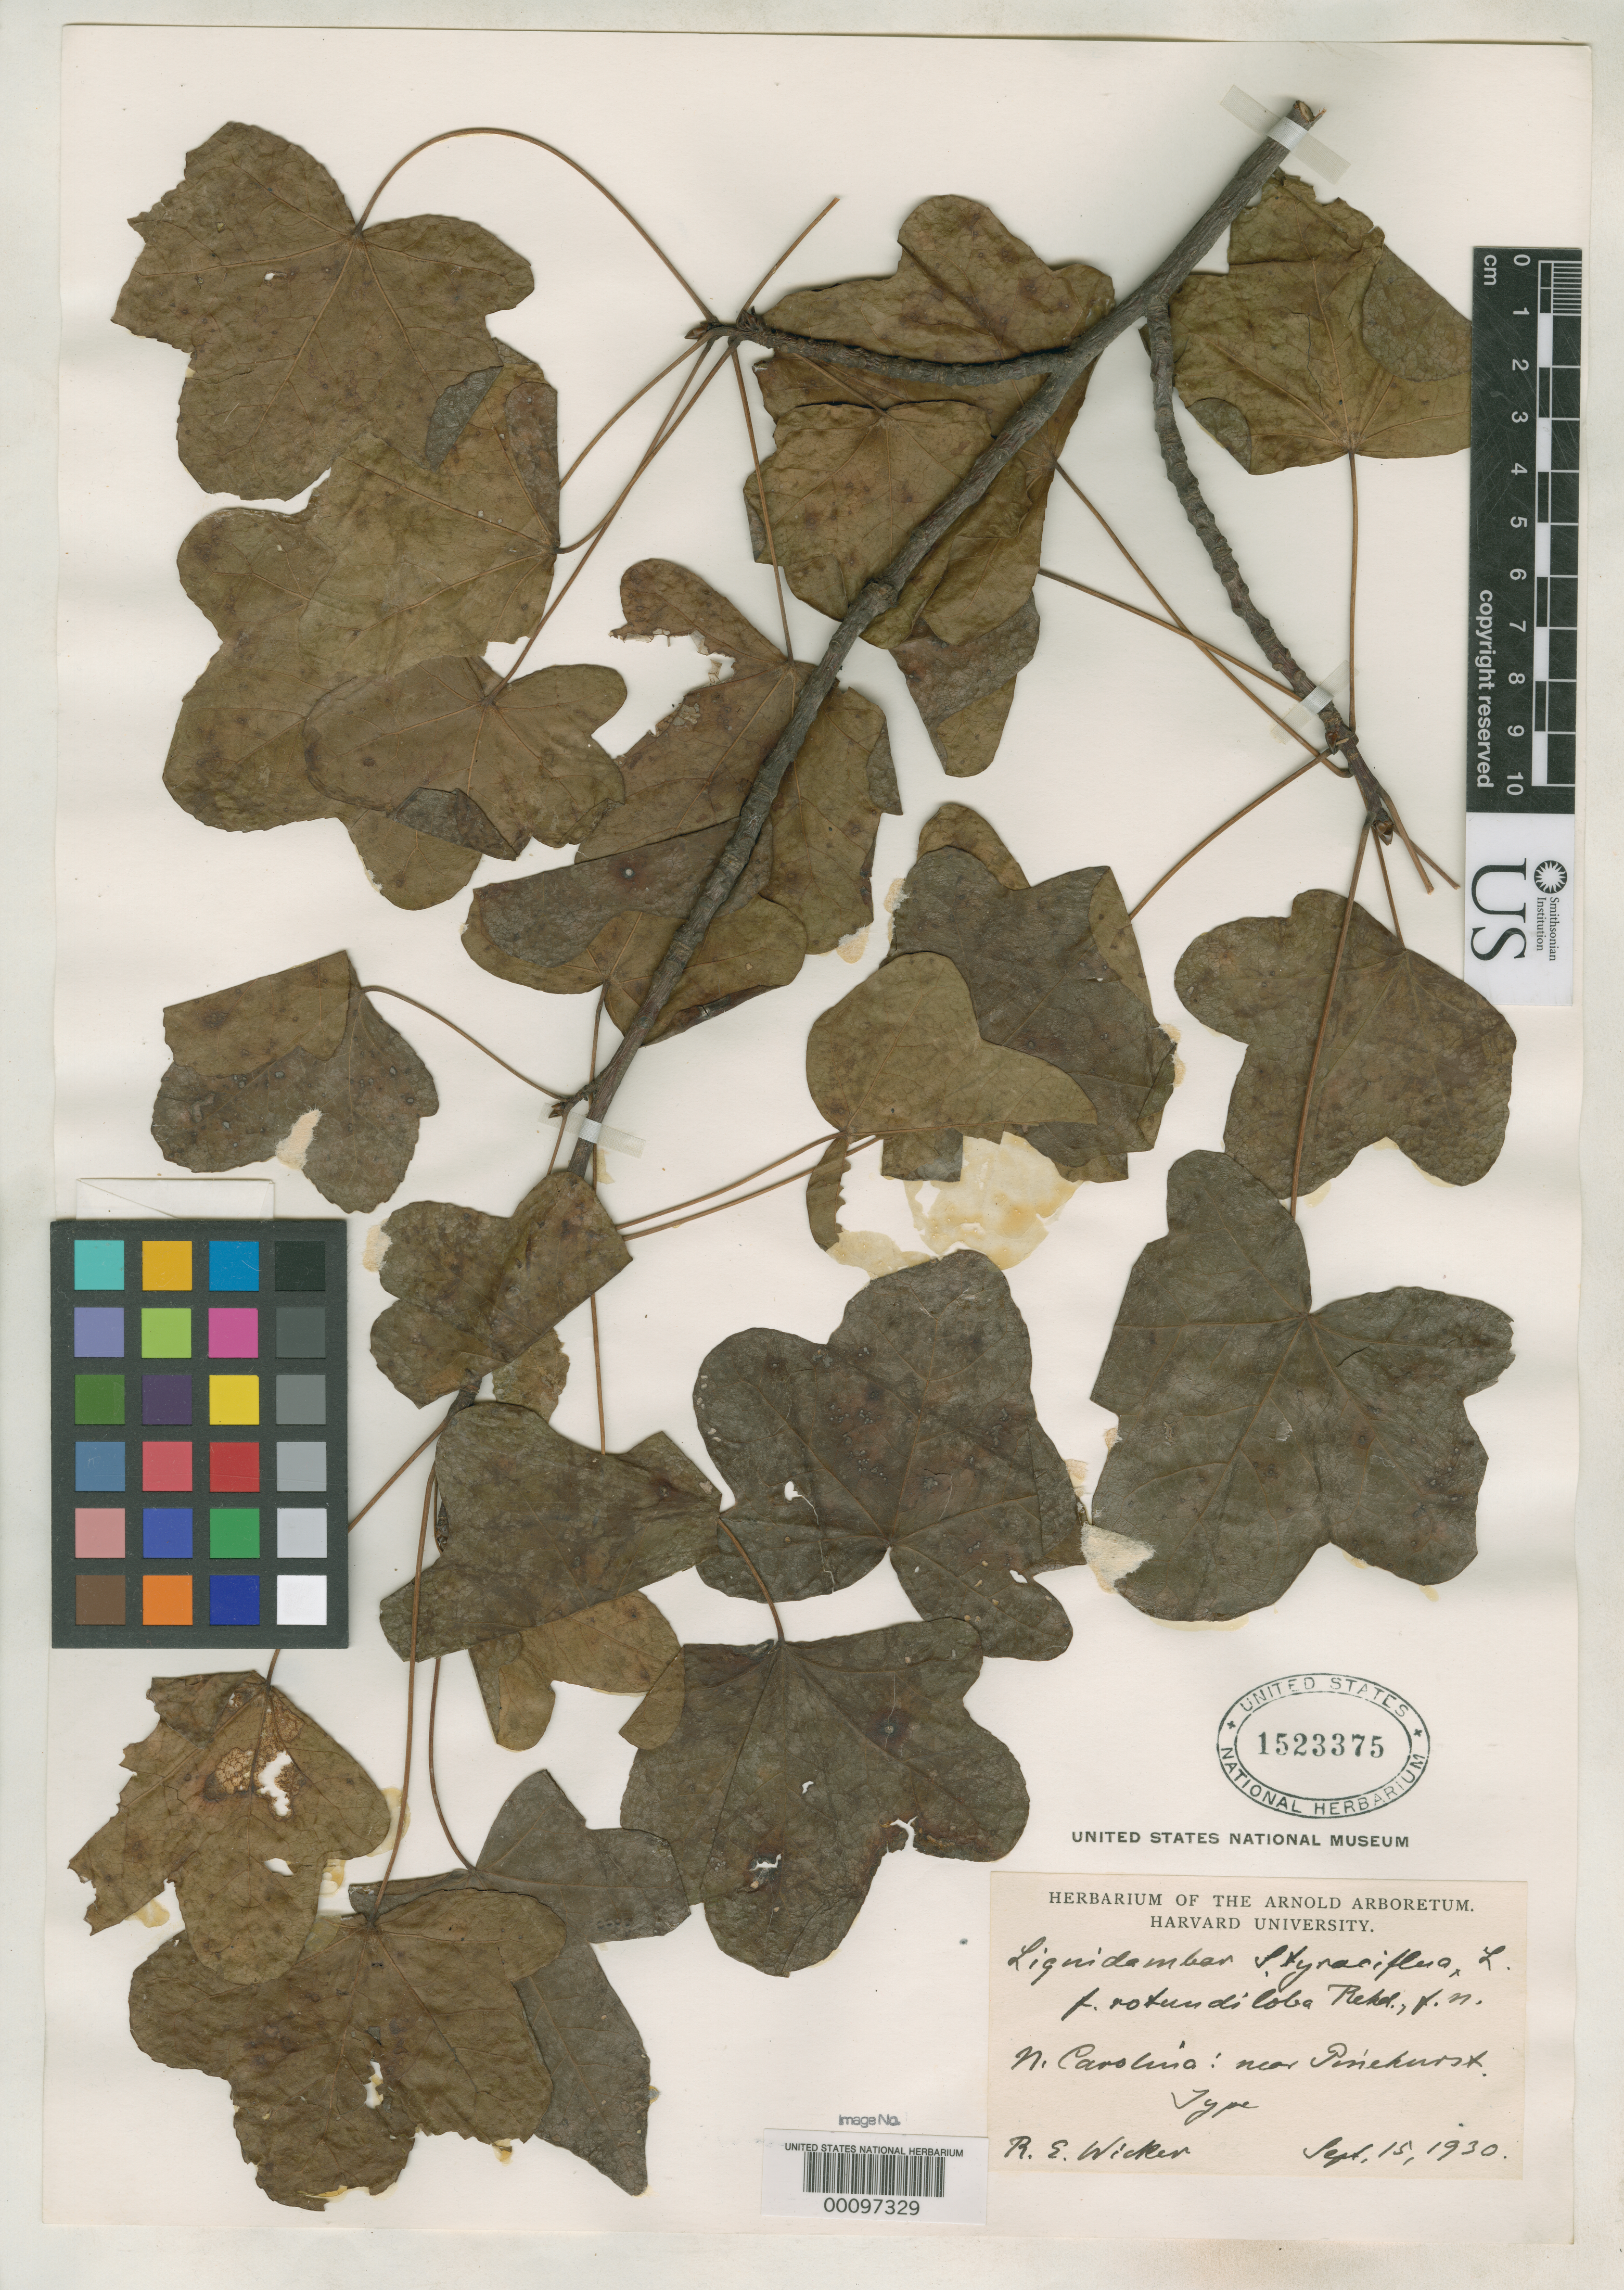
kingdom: Plantae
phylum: Tracheophyta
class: Magnoliopsida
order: Saxifragales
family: Altingiaceae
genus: Liquidambar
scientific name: Liquidambar styraciflua f. rotundiloba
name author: Rehder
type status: Isotype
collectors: R. Wicker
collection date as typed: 15 Sep 1930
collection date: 1930-09-15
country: United States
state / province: North Carolina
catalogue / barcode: US 1523375